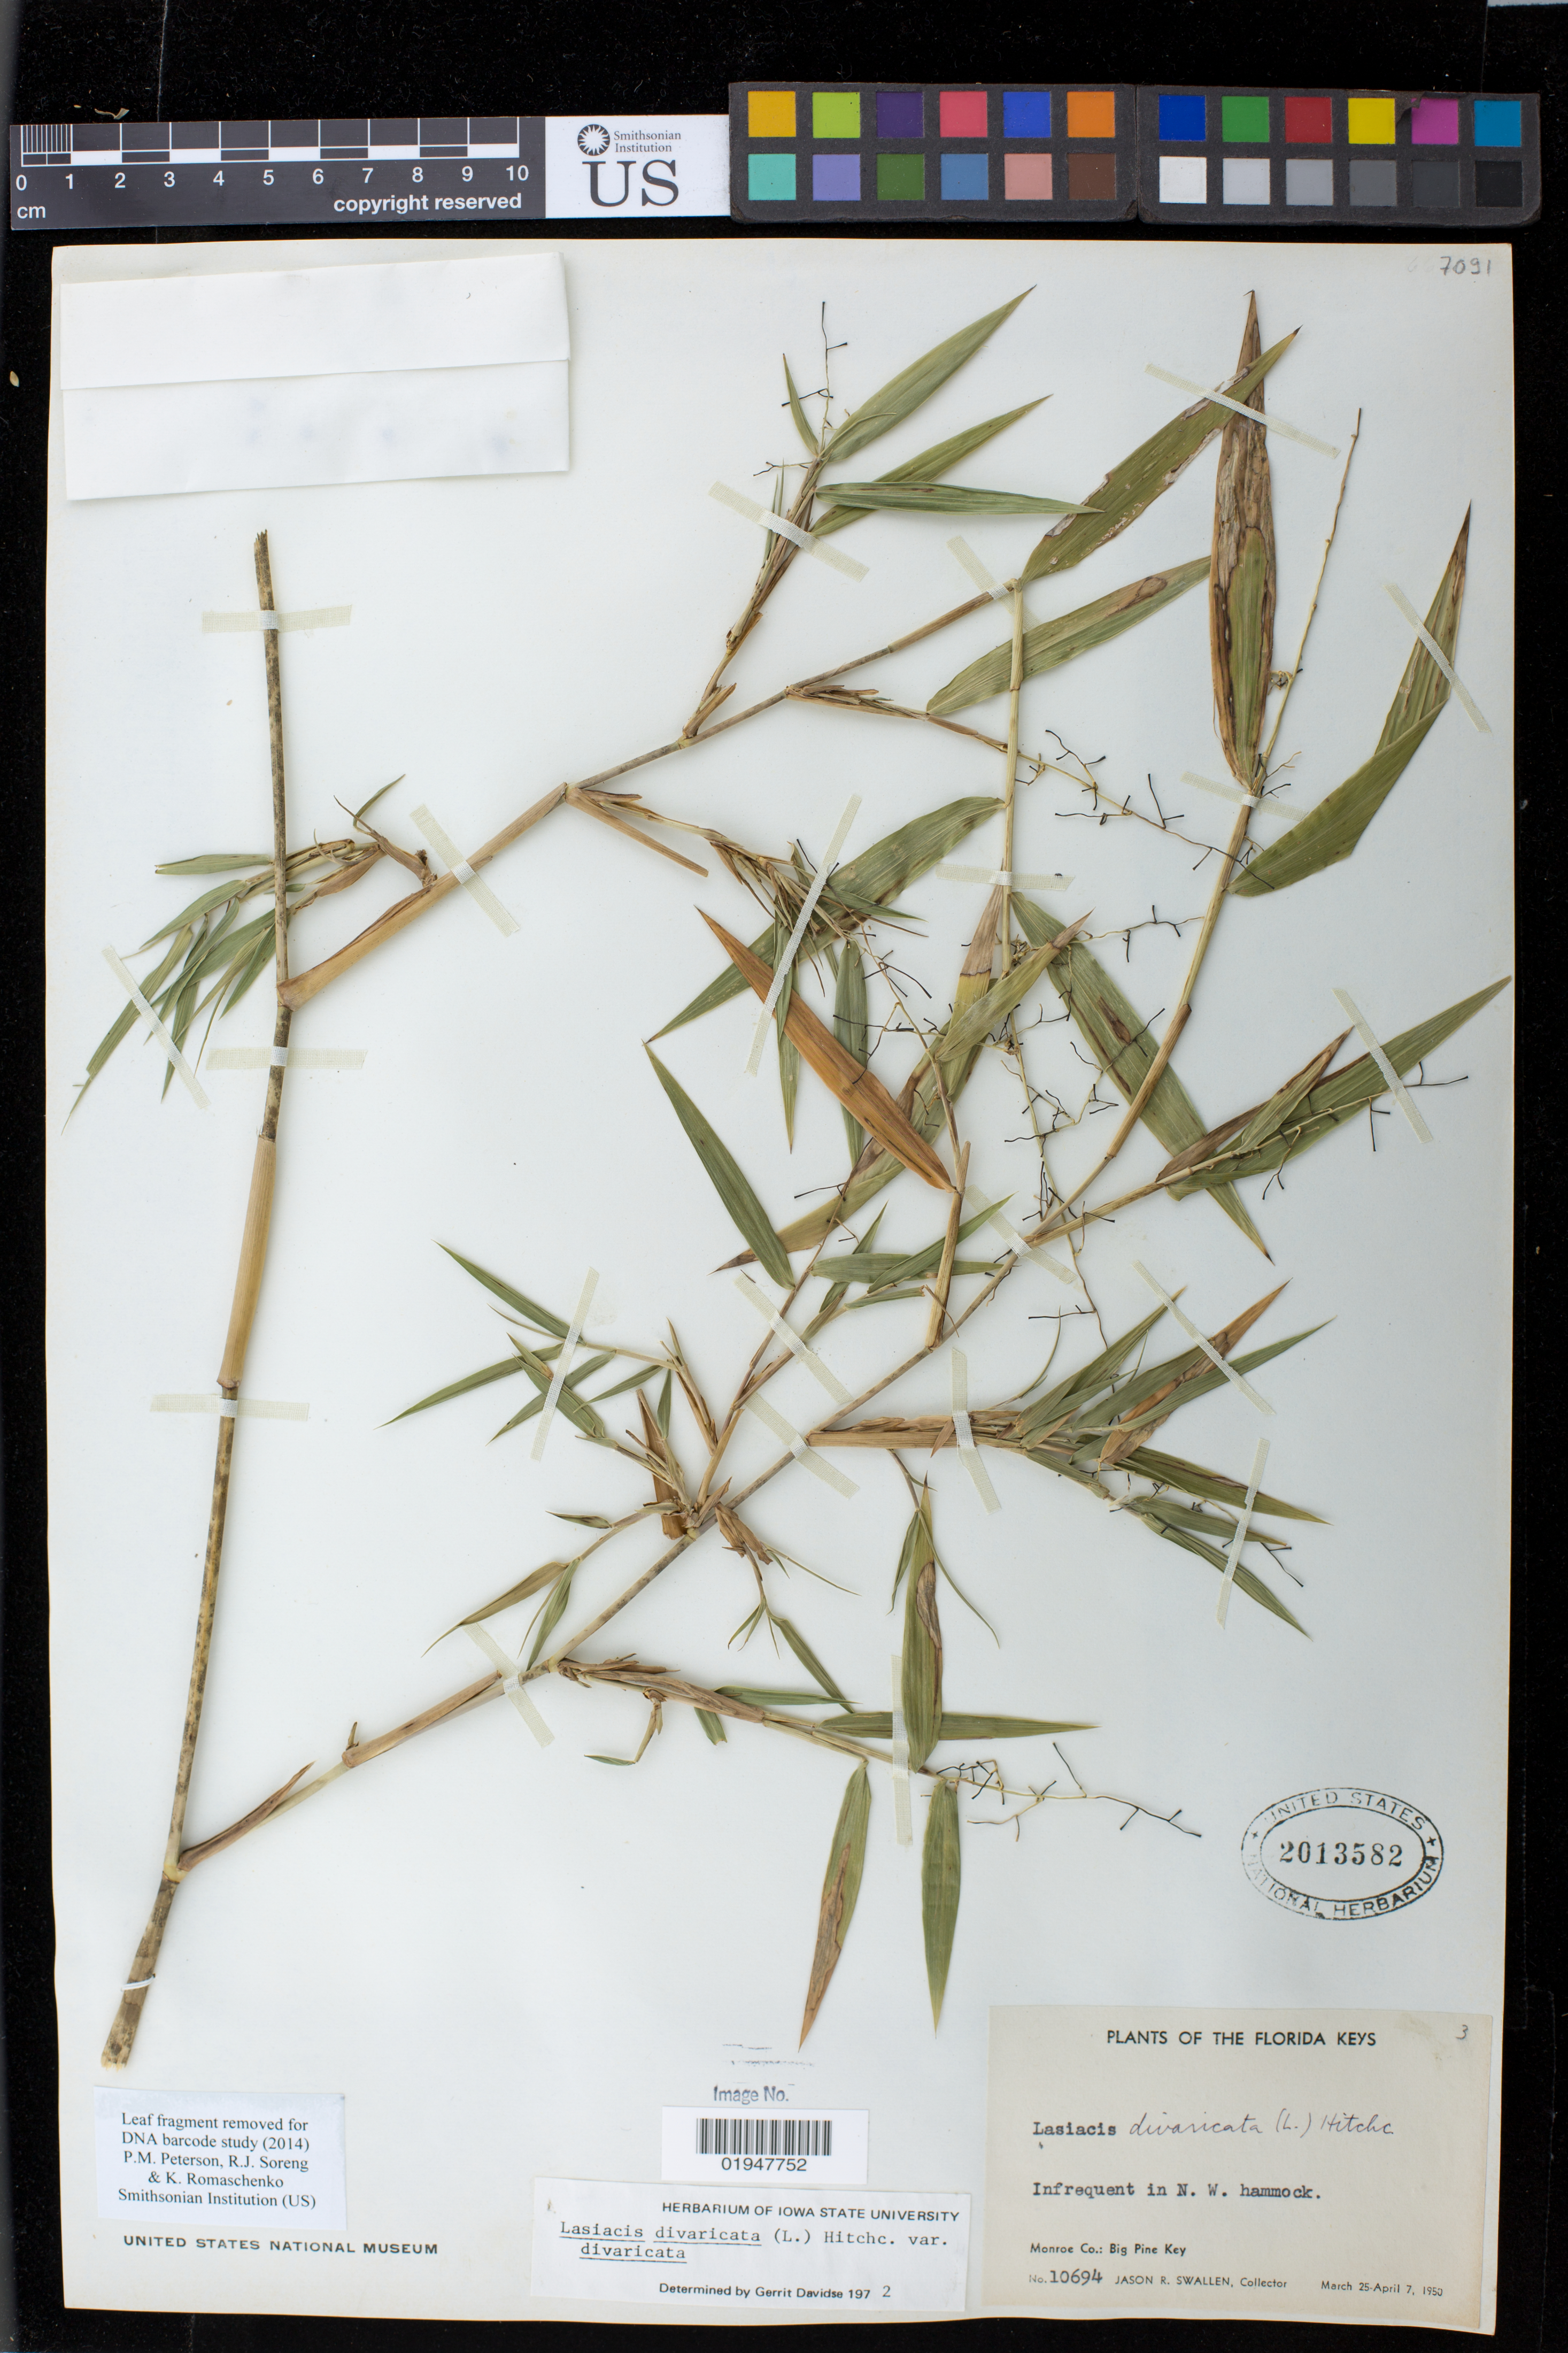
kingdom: Plantae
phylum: Tracheophyta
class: Liliopsida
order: Poales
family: Poaceae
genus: Lasiacis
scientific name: Lasiacis divaricata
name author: (L.) Hitchc.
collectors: J. R. Swallen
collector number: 10694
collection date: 1950-03-25/1950-04-07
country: United States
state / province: Florida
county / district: Monroe County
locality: Big Pine Key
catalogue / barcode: US 2013582